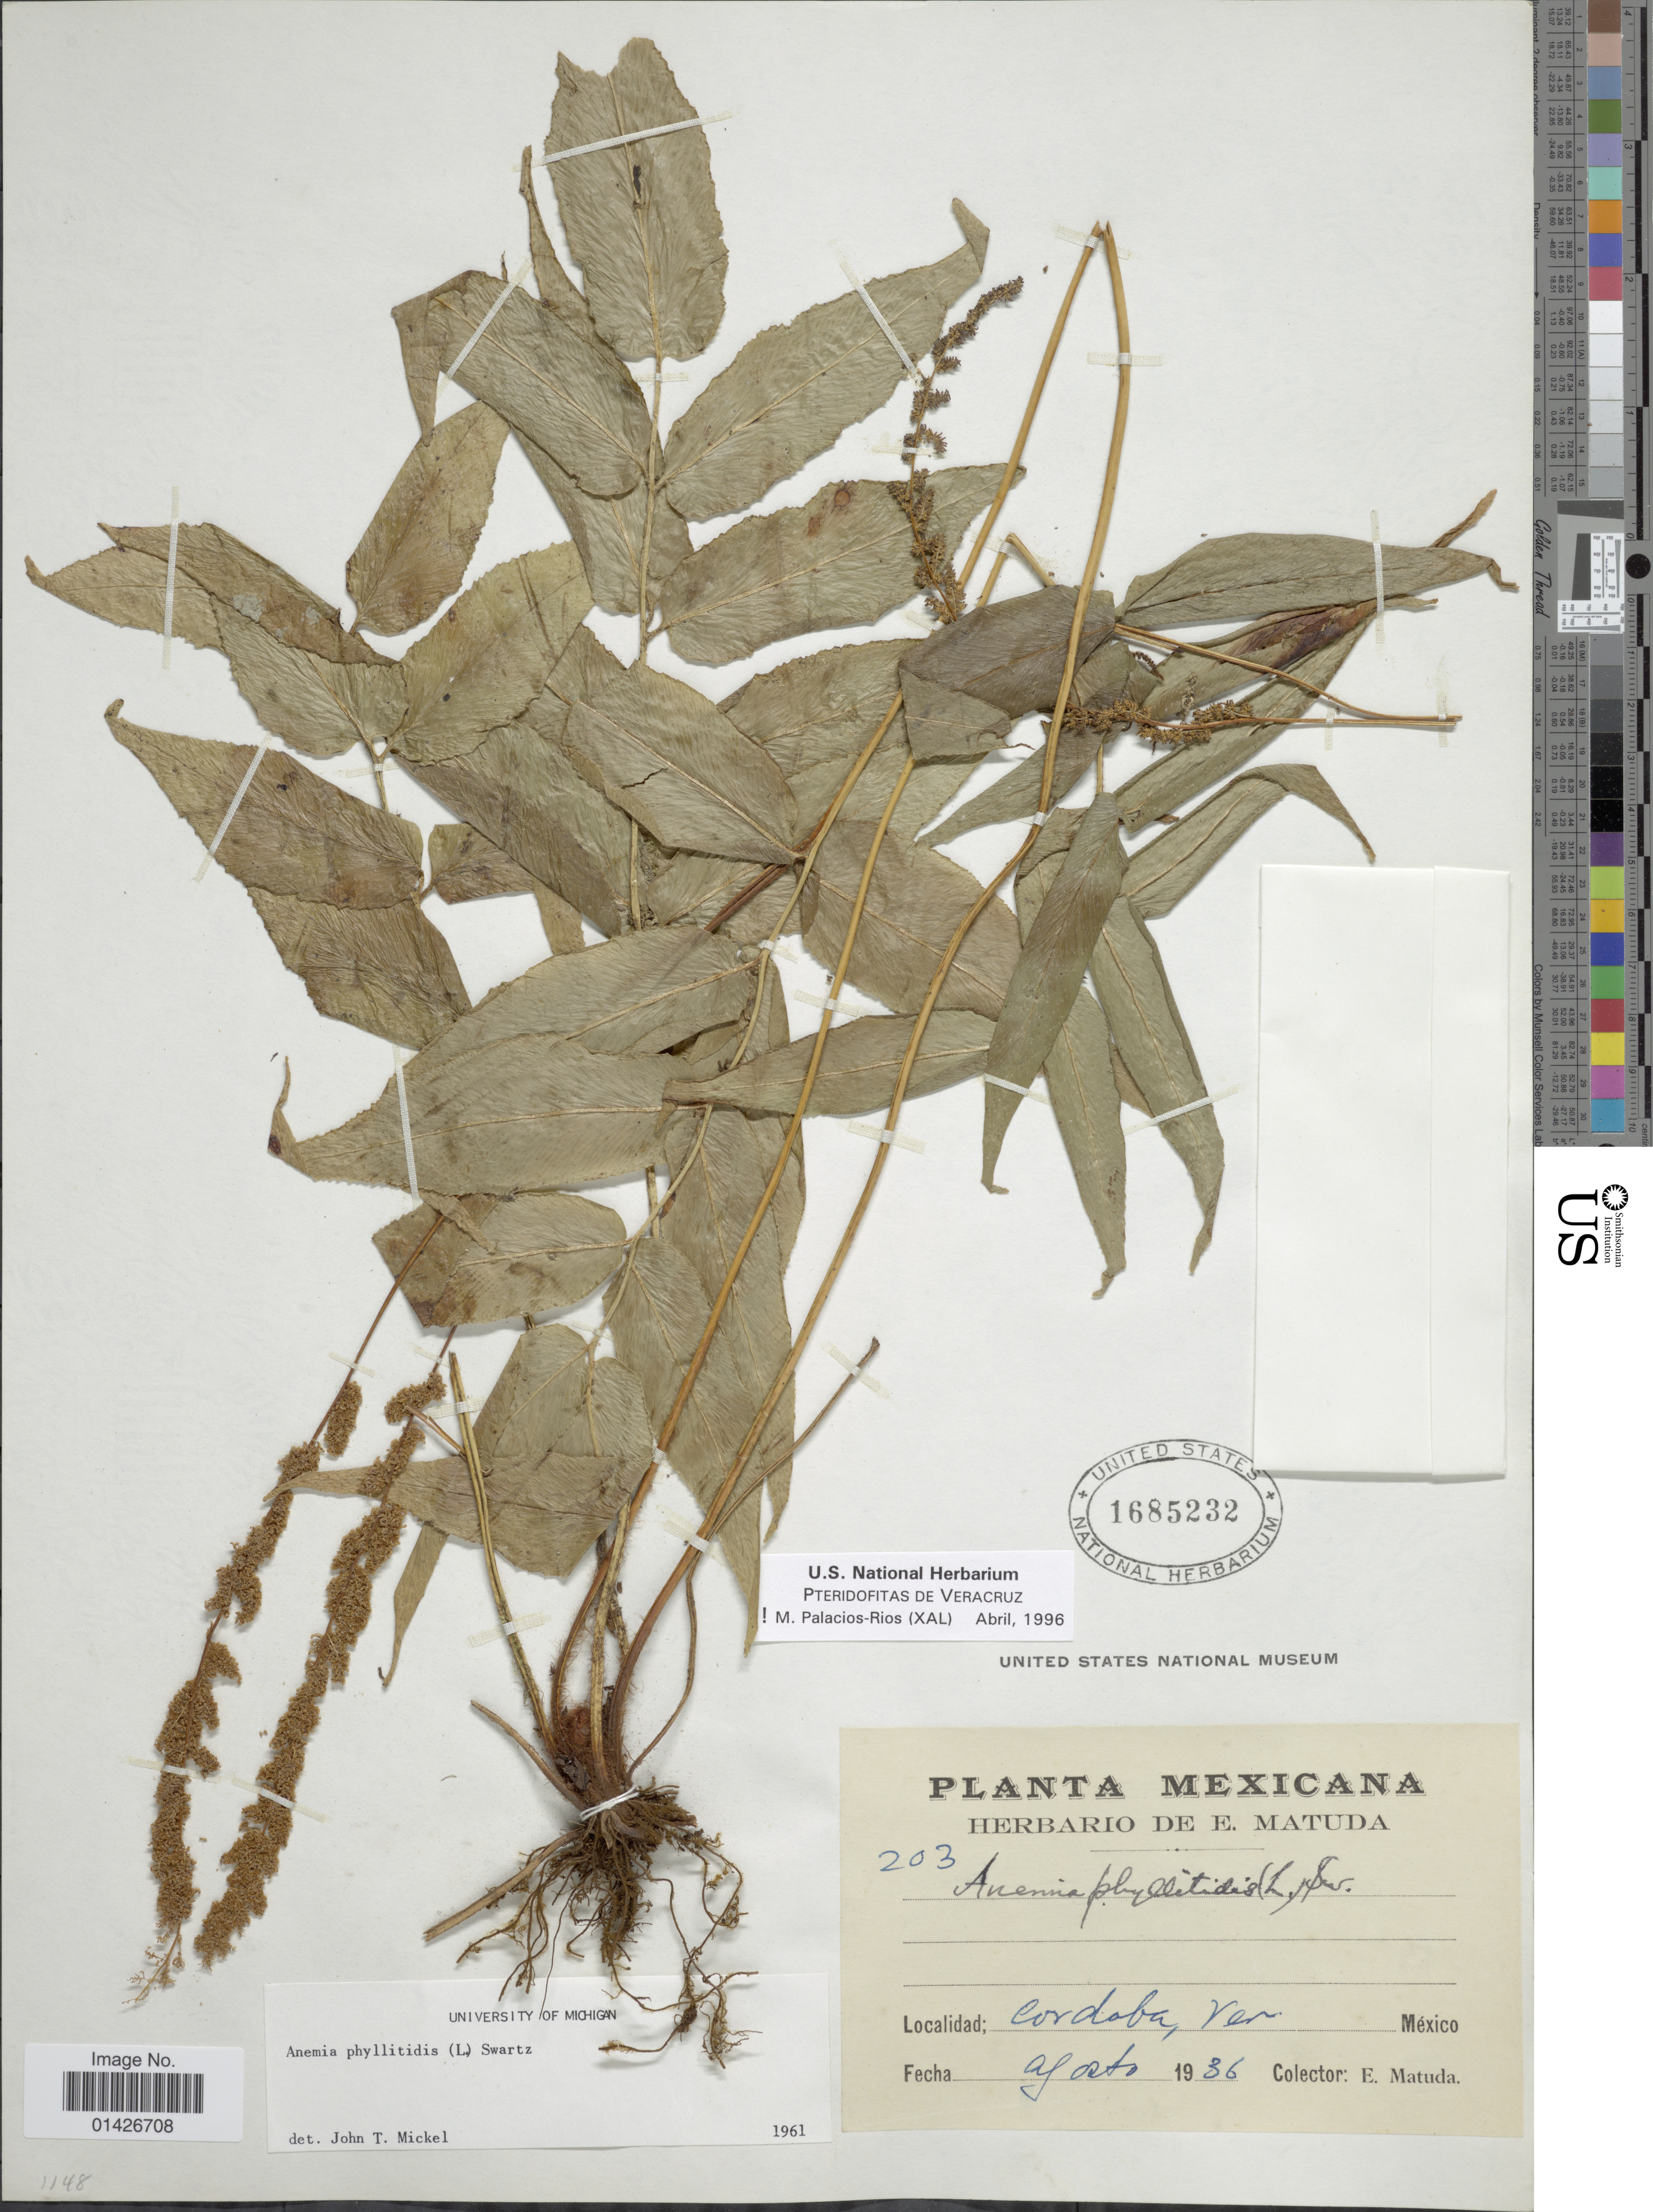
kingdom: Plantae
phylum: Tracheophyta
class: Polypodiopsida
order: Schizaeales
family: Anemiaceae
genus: Anemia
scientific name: Anemia phyllitidis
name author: (L.) Sw.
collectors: E. Matuda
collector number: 203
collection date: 1936-08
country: Mexico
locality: Cordoba, Ver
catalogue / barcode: US 1685232